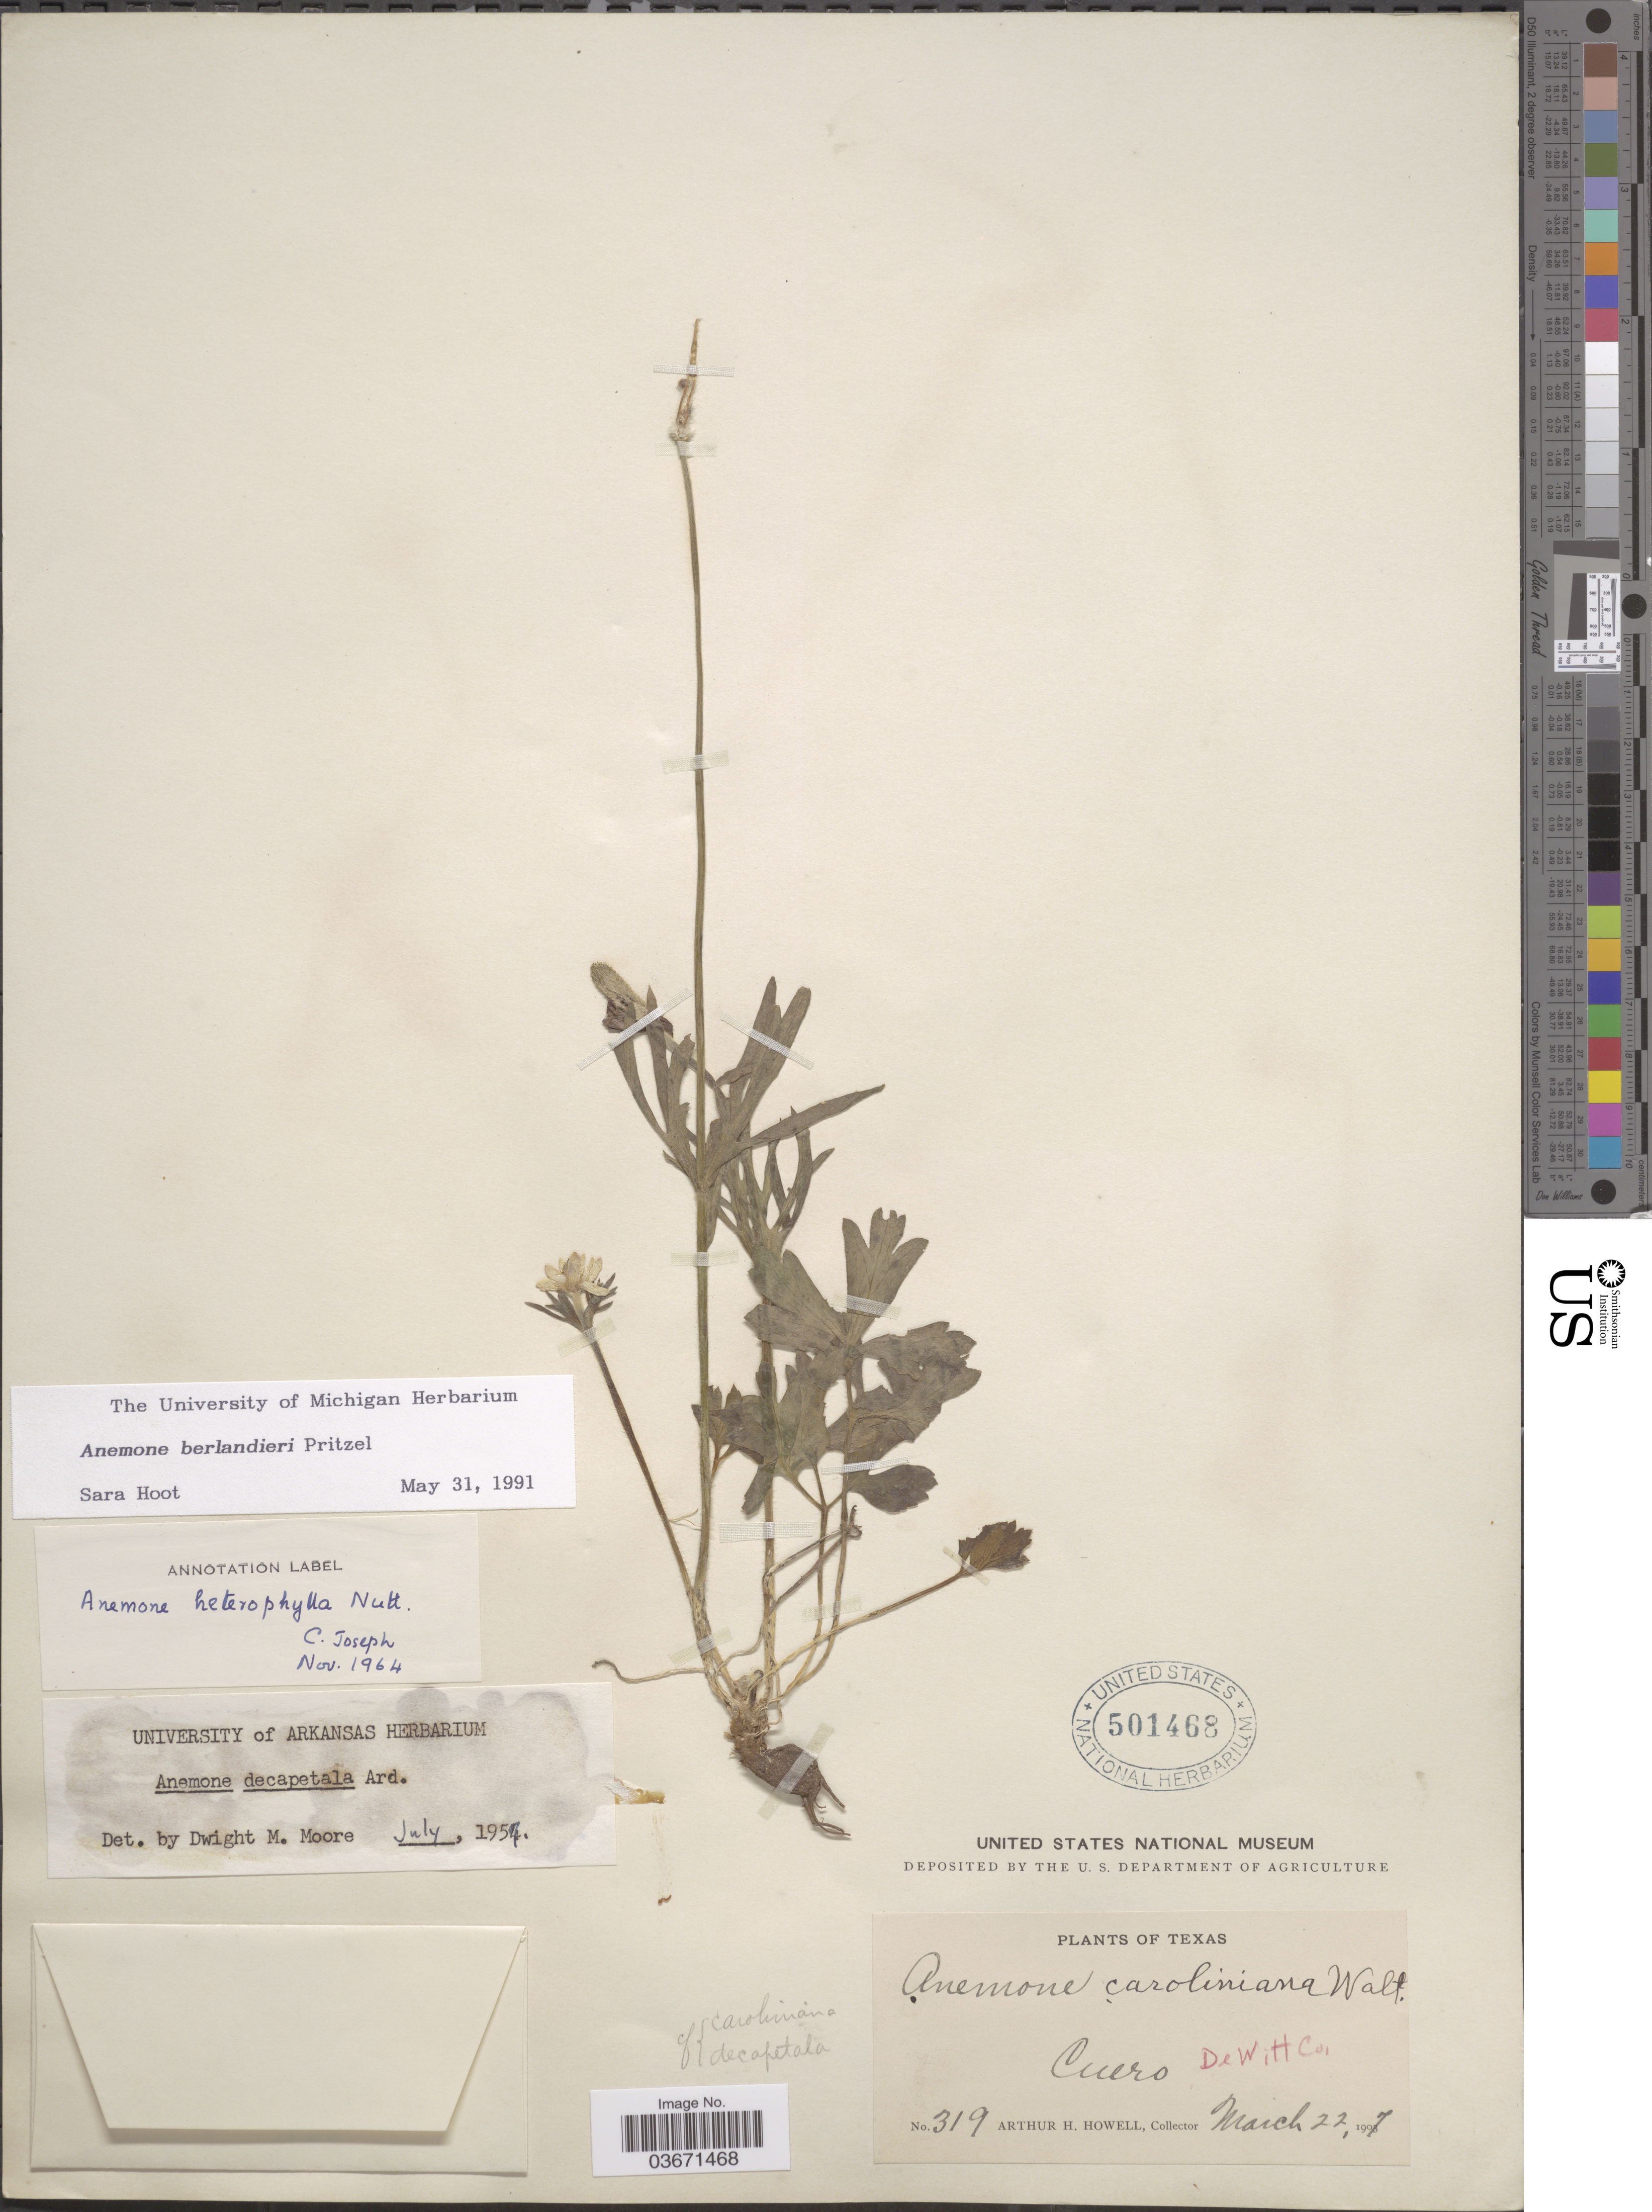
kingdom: Plantae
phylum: Tracheophyta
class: Magnoliopsida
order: Ranunculales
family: Ranunculaceae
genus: Anemone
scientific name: Anemone berlandieri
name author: E. Pritz.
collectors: A. Howell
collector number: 319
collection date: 1907-03-22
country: United States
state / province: Texas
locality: Cuero DeWitte Co.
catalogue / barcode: US 501468